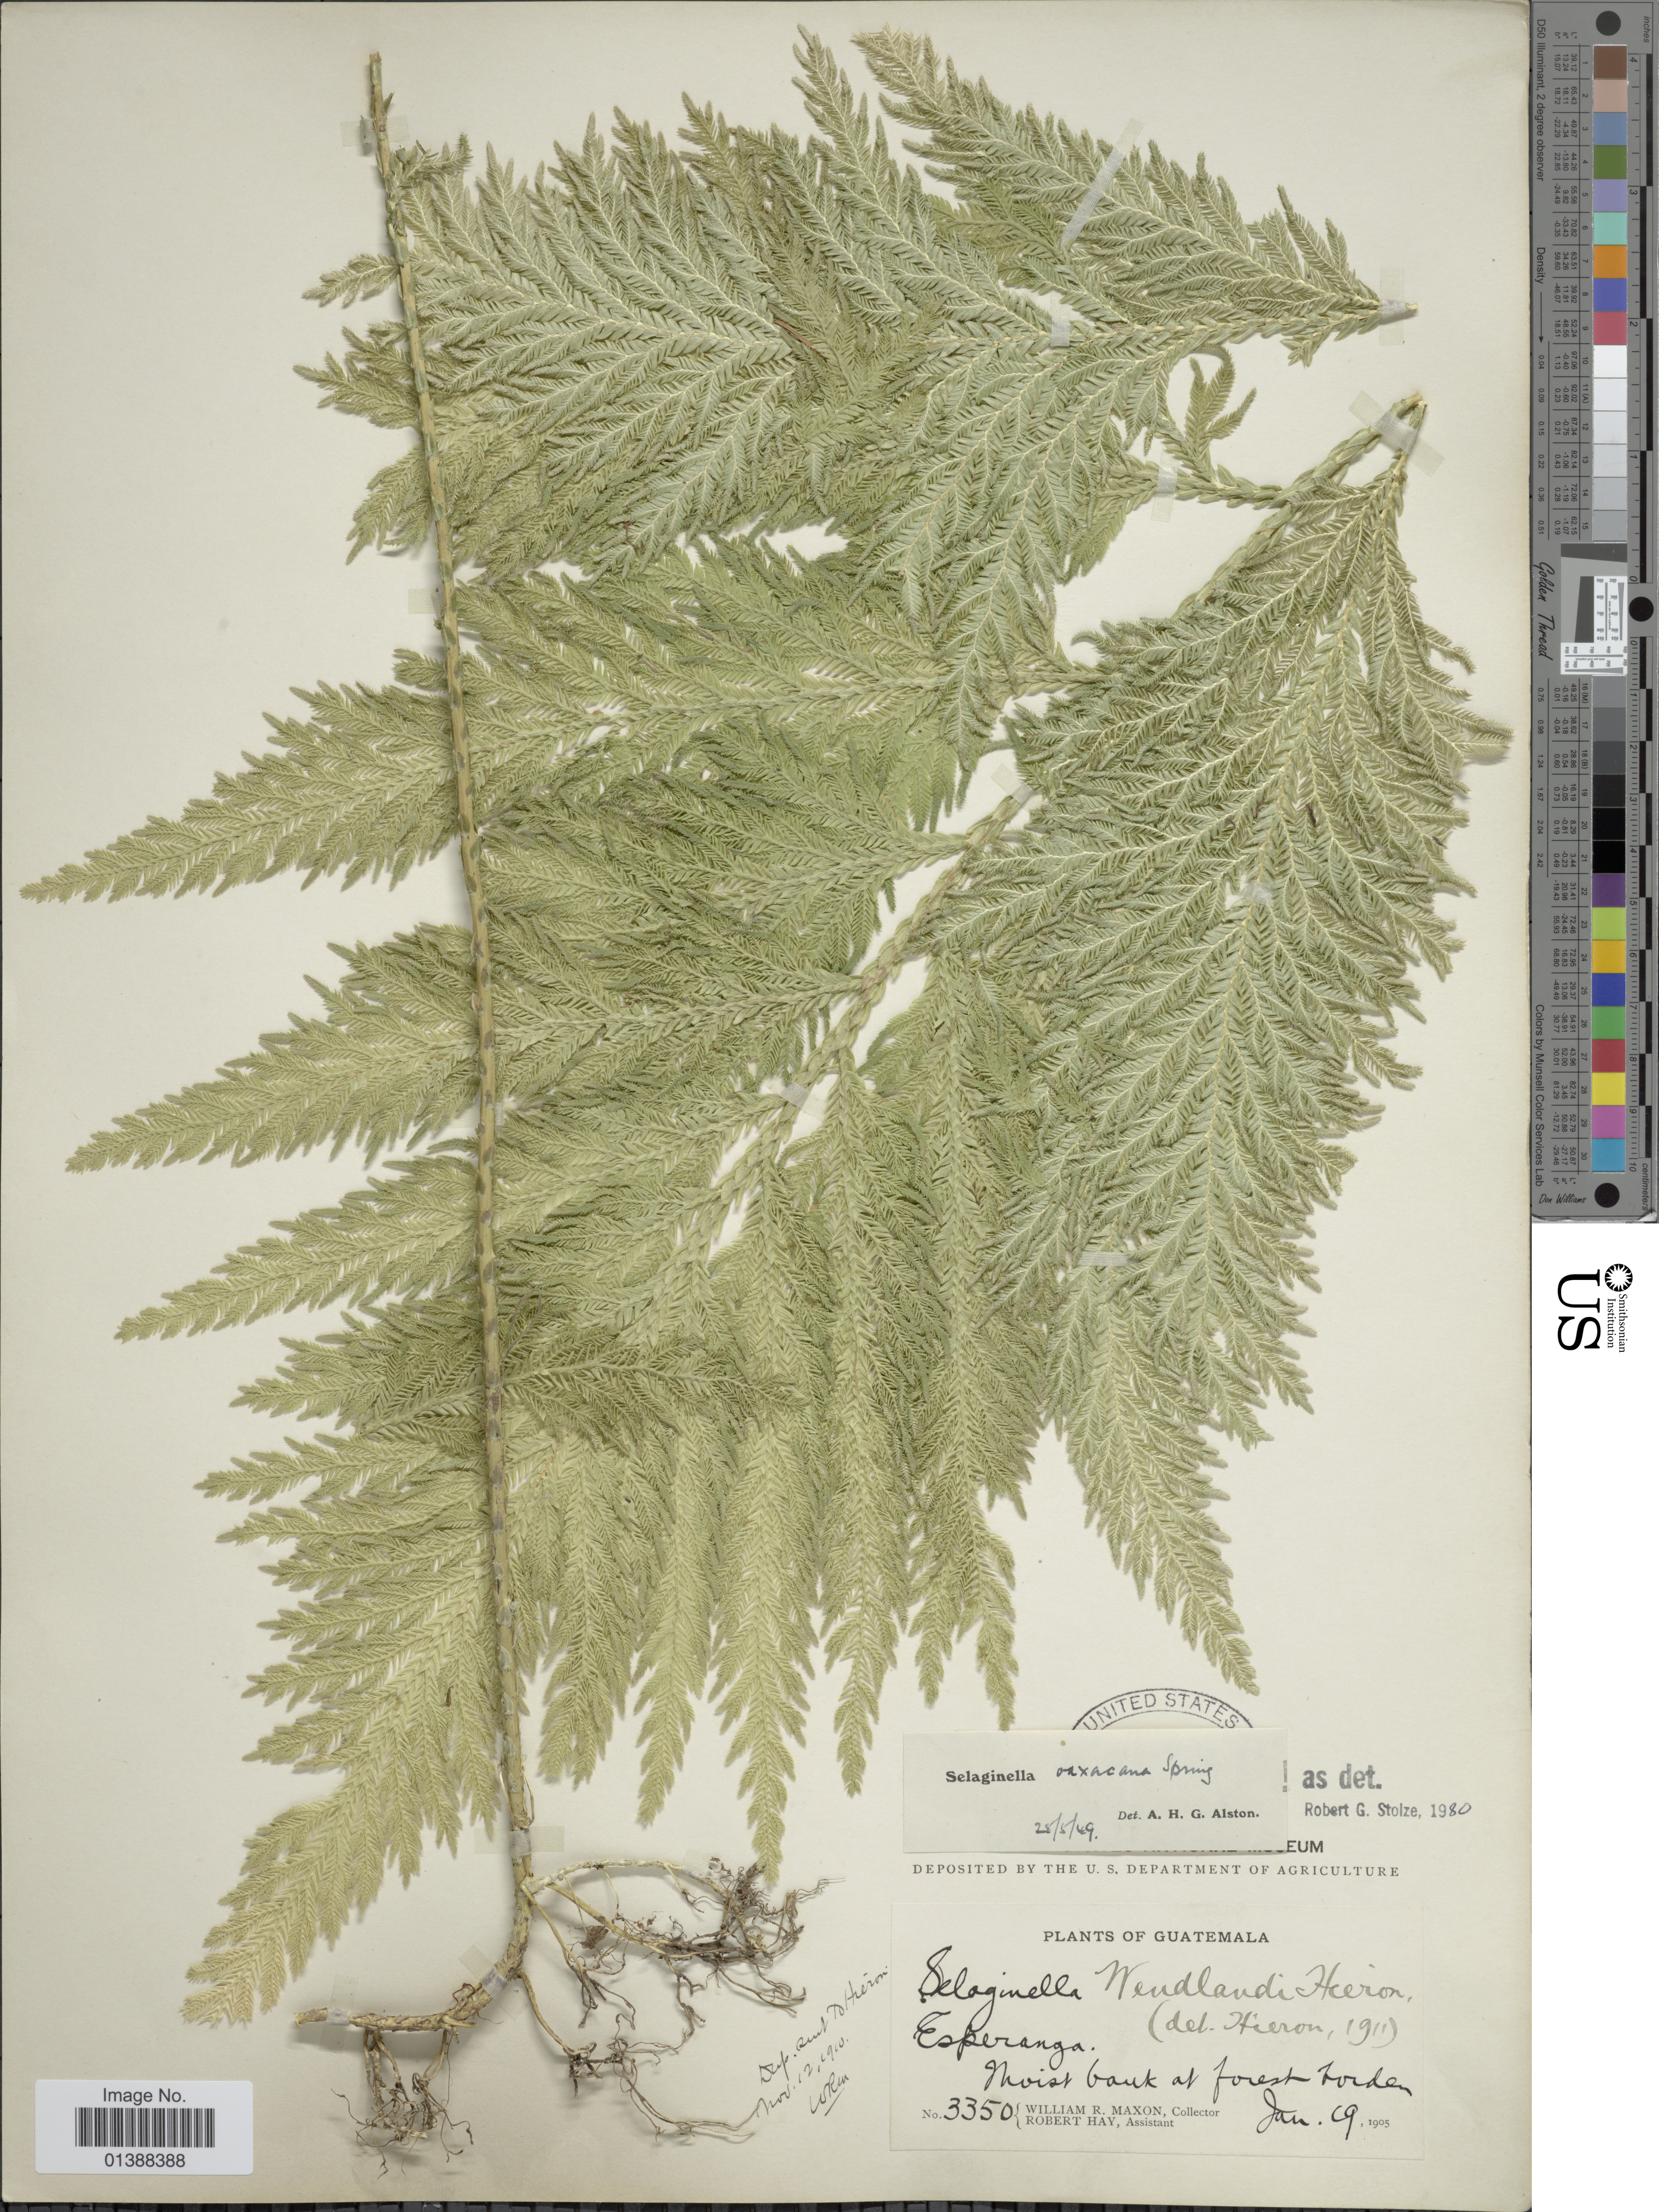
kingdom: Plantae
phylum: Tracheophyta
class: Lycopodiopsida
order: Selaginellales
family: Selaginellaceae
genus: Selaginella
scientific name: Selaginella oaxacana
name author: Spring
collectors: W. R. Maxon & R. Hay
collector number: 3350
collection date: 1905-01-19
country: Guatemala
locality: Esperanza